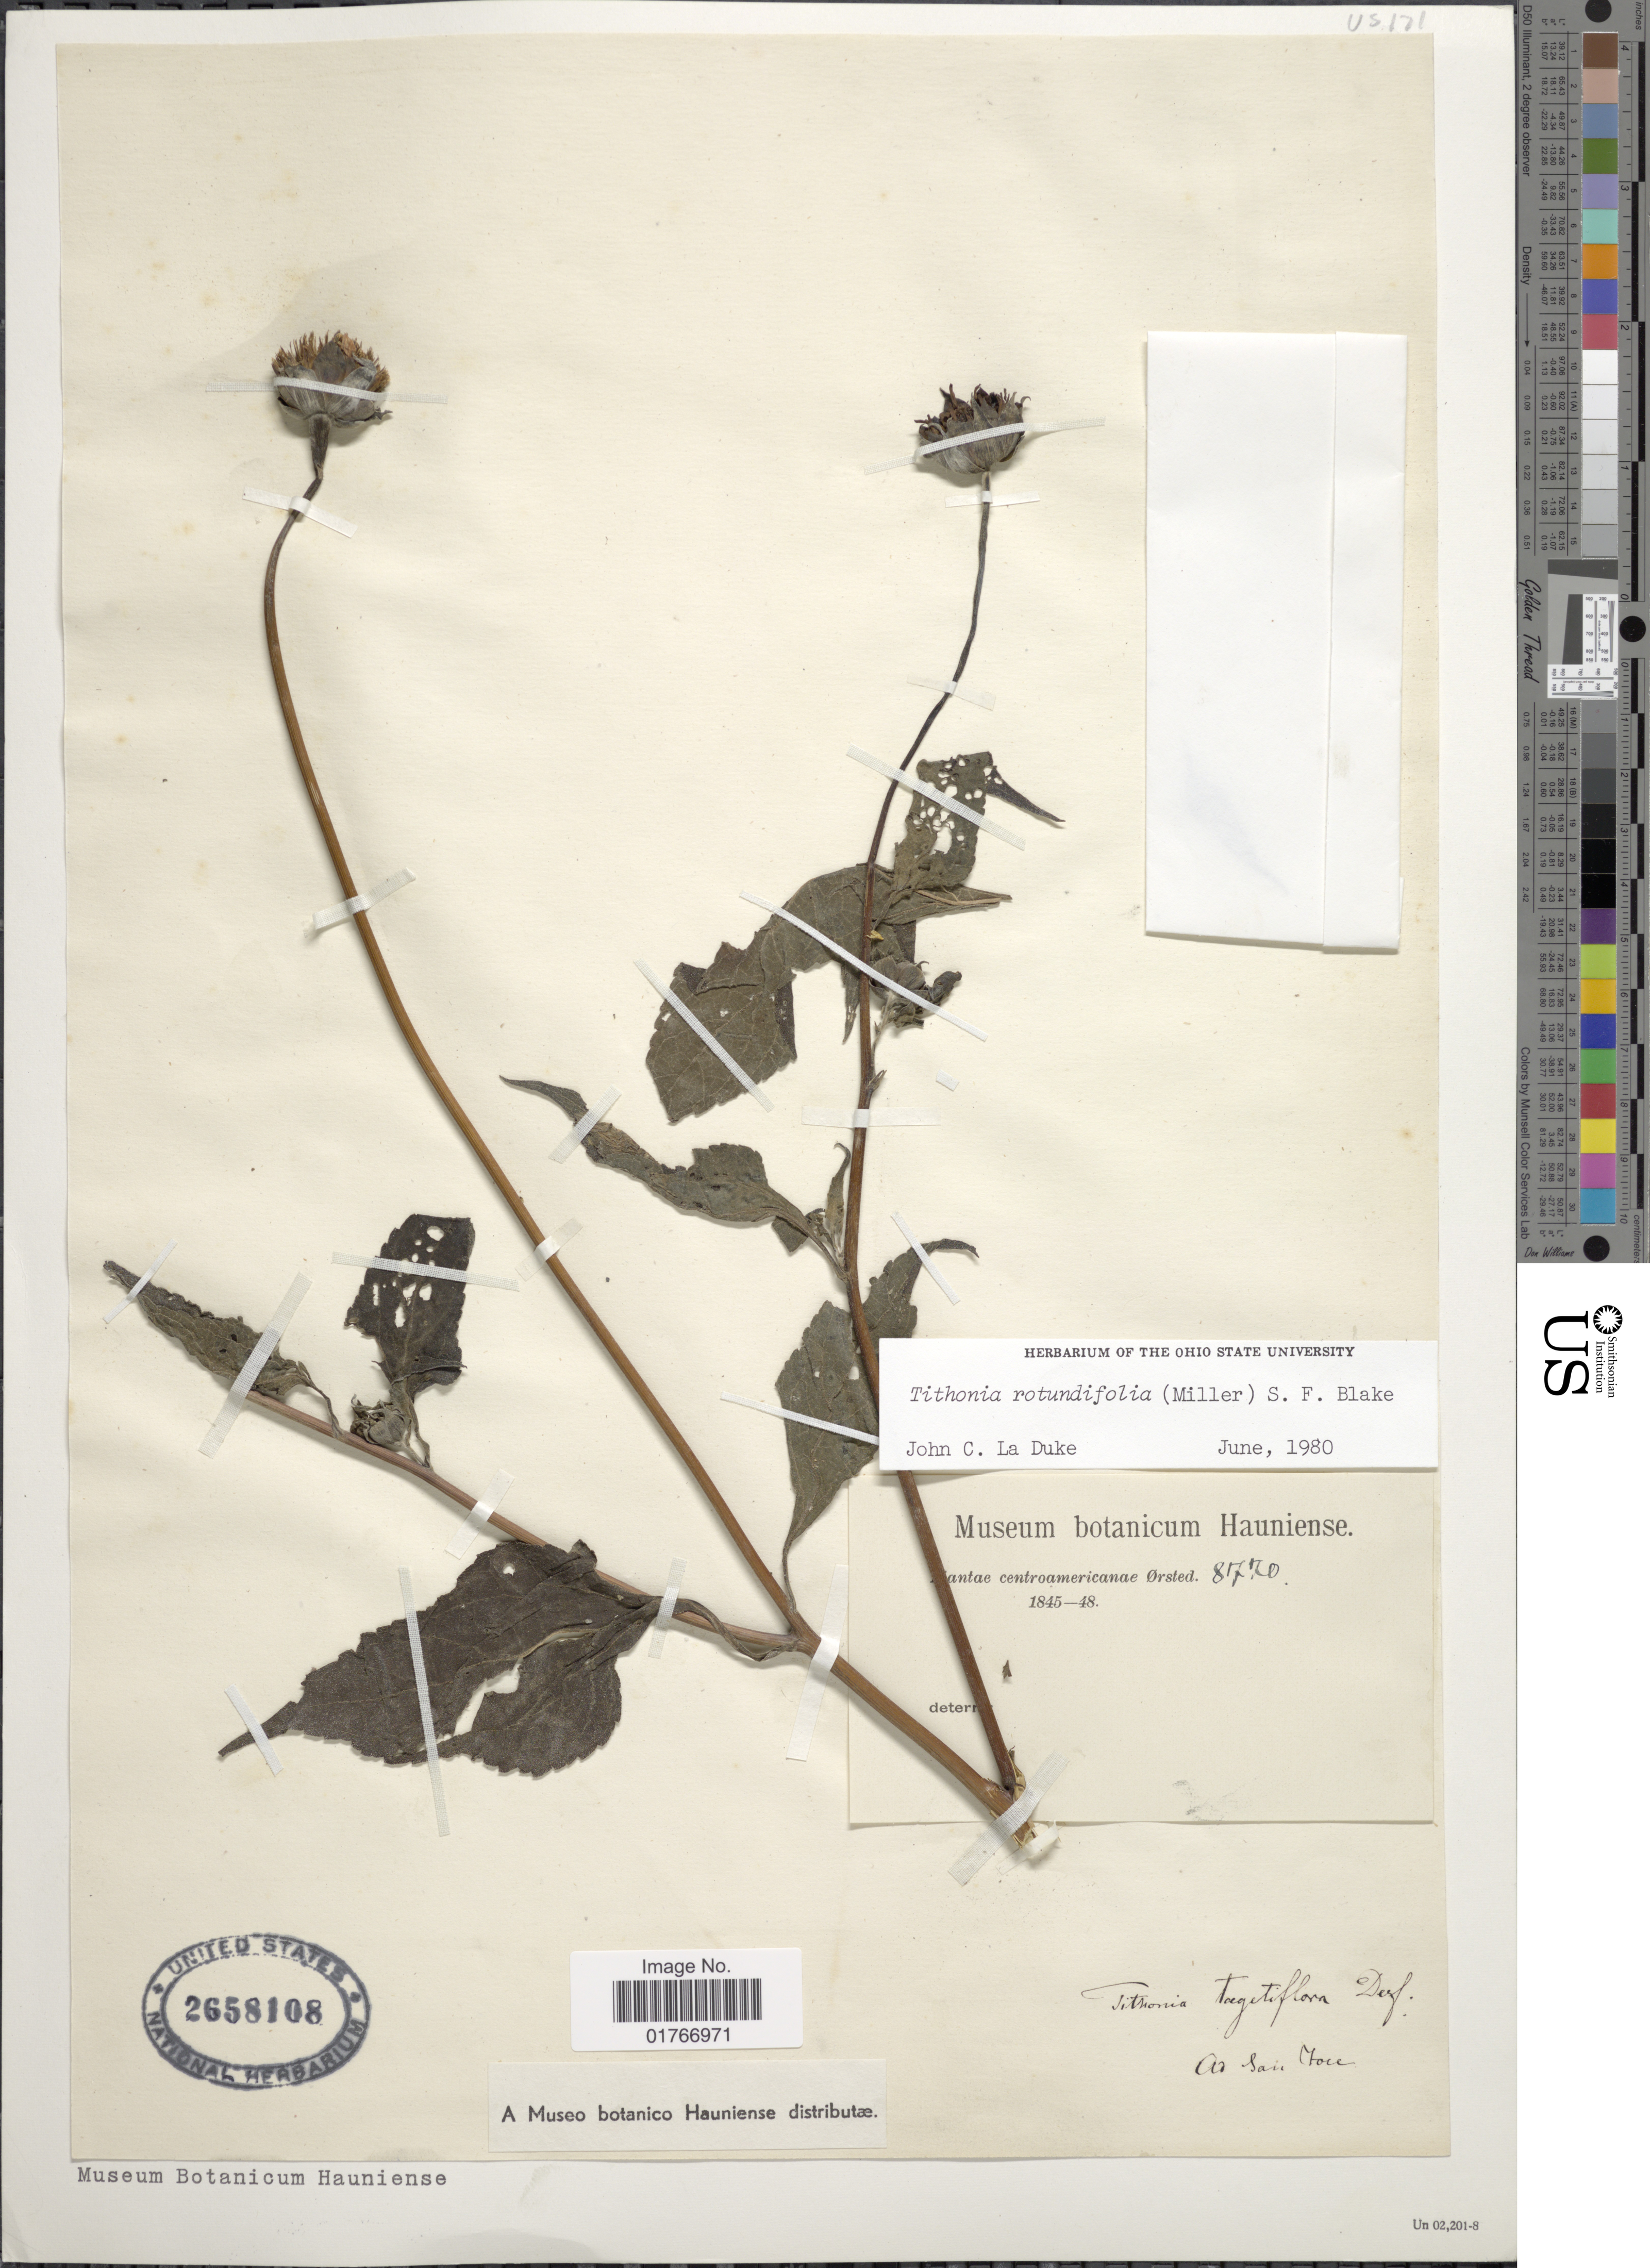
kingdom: Plantae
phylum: Tracheophyta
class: Magnoliopsida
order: Asterales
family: Asteraceae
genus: Tithonia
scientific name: Tithonia rotundifolia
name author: (Mill.) S.F. Blake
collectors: Ørsted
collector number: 8770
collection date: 1845/1848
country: Mexico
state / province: Veracruz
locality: Centroamericanae Orsted., Ad San Moce [interpreted] [unsure placement]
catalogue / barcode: US 2658108